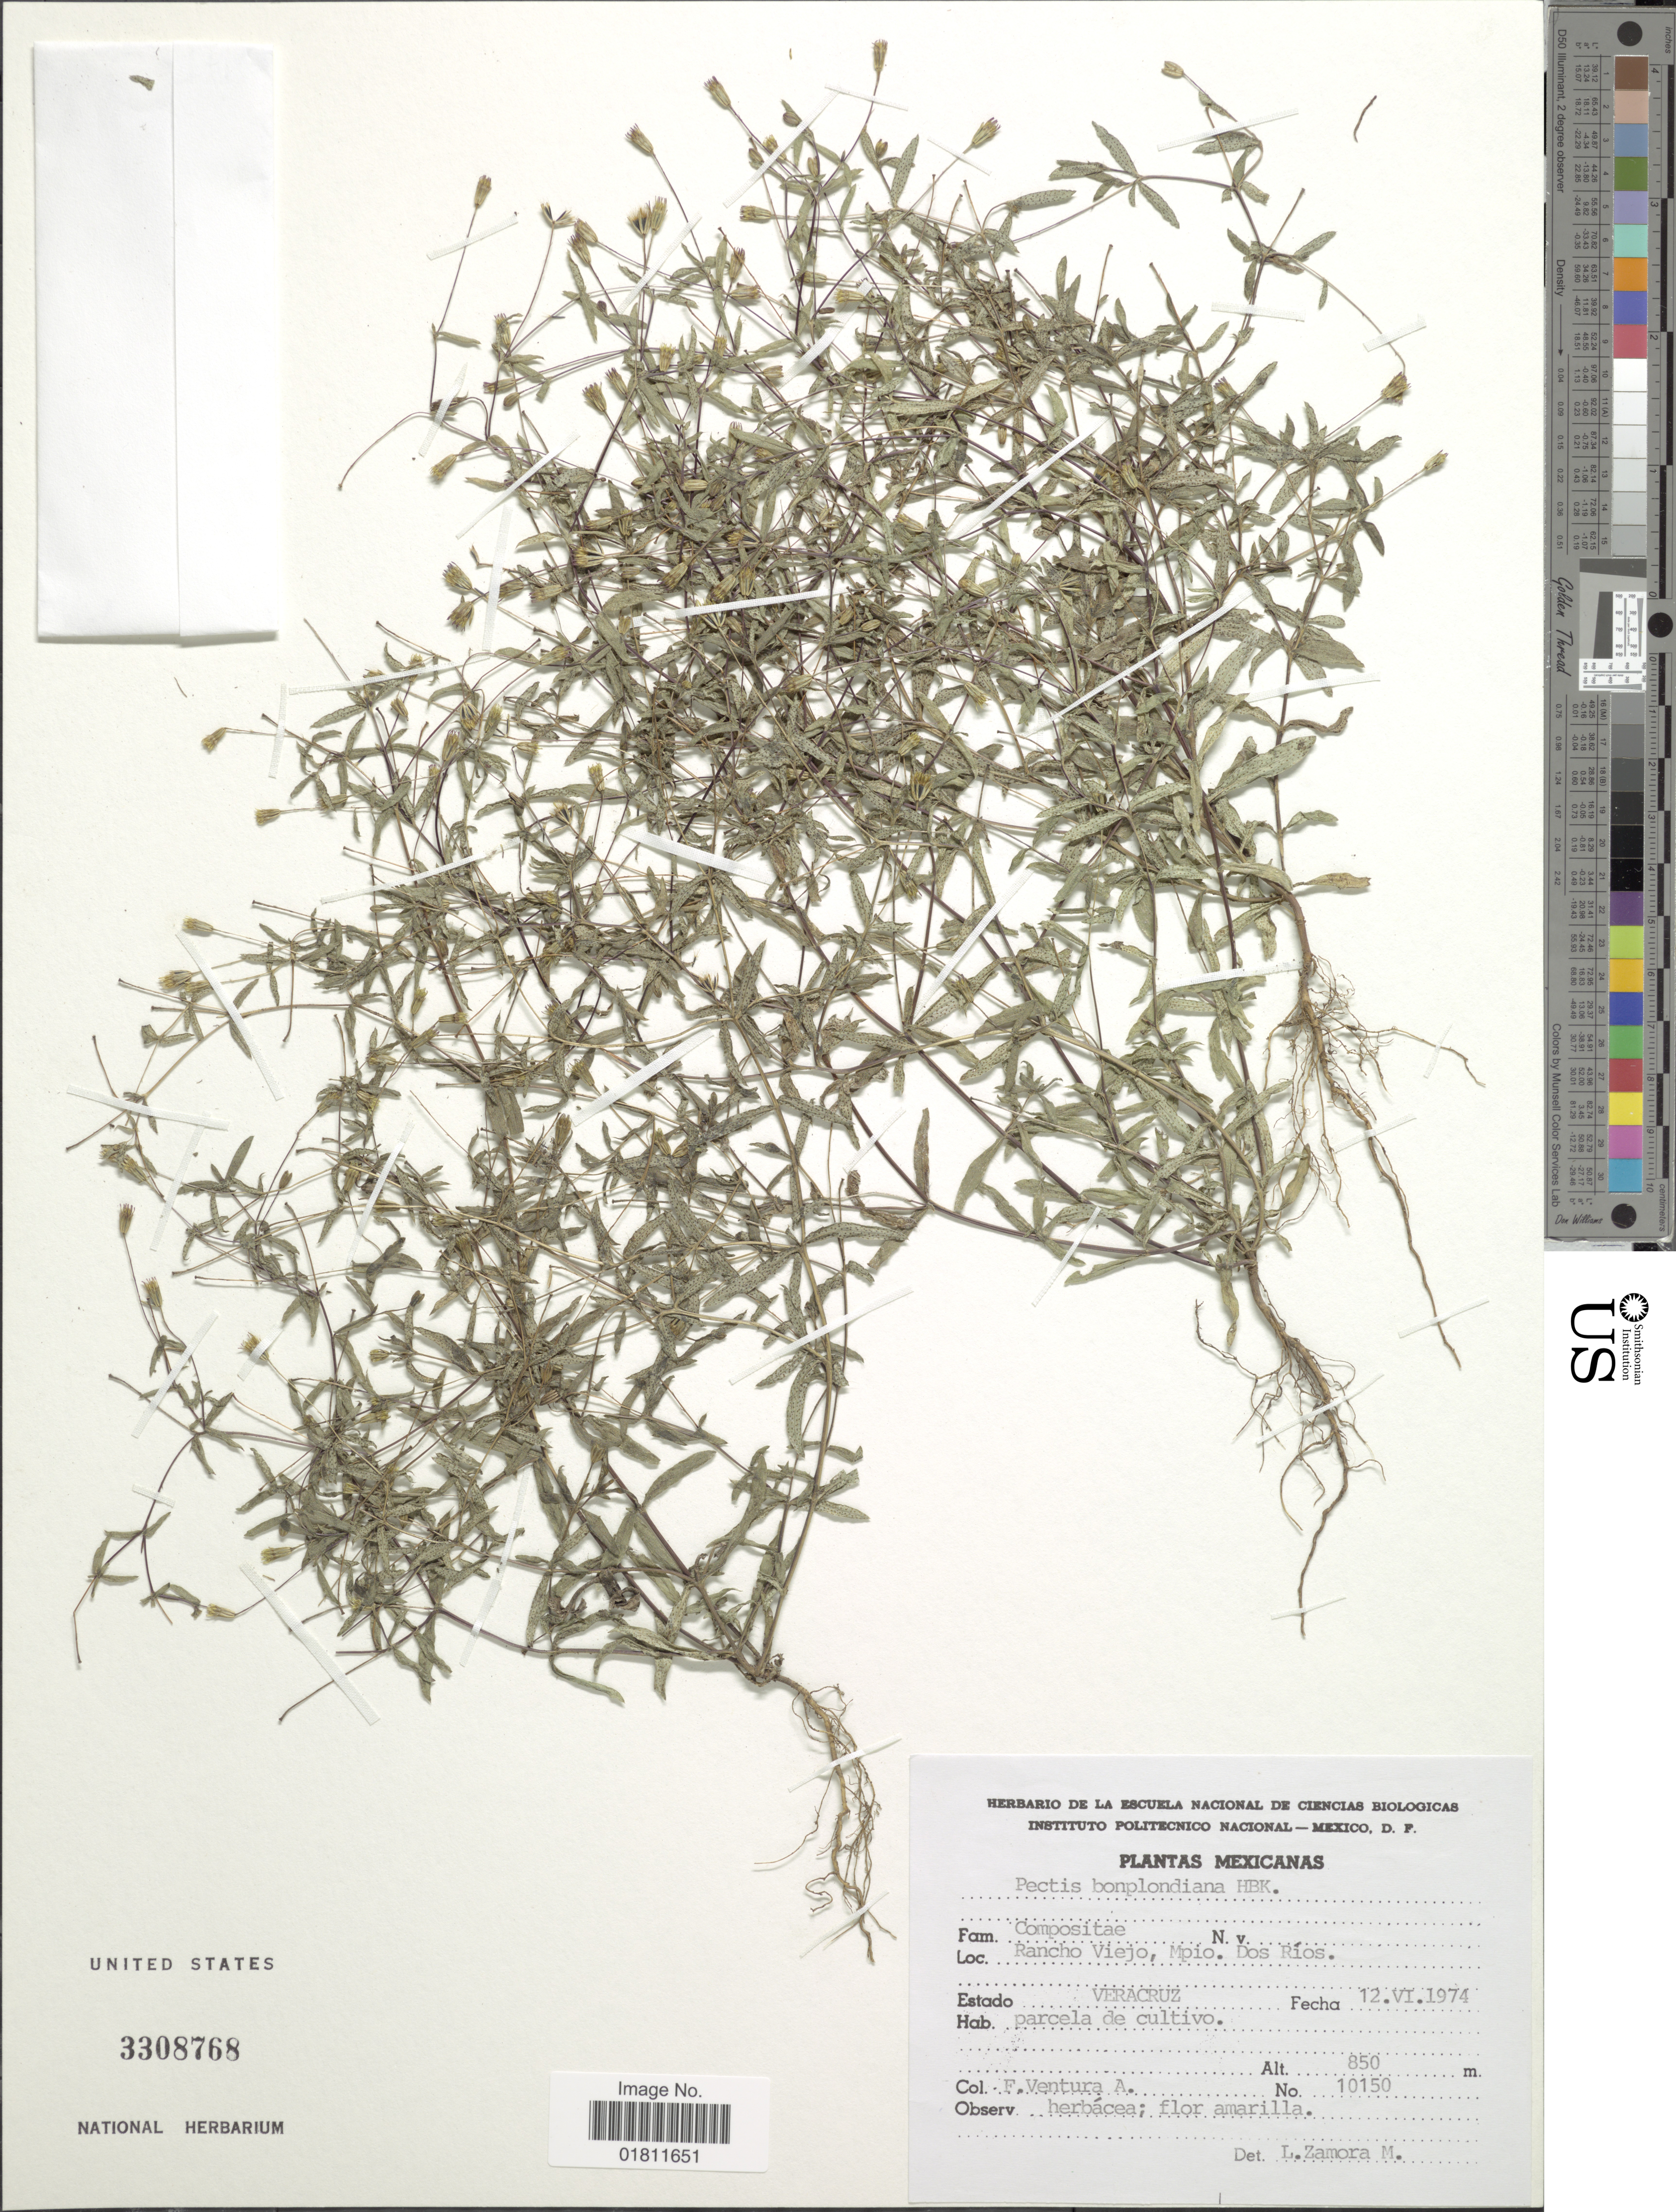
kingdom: Plantae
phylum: Tracheophyta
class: Magnoliopsida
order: Asterales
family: Asteraceae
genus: Pectis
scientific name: Pectis bonplandiana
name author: Kunth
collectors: F. Ventura A.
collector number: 10150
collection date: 1974-06-12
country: Mexico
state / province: Veracruz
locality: Rancho Viejo, Mpio. Dos Rios. Estado Veracruz.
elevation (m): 850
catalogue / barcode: US 3308768